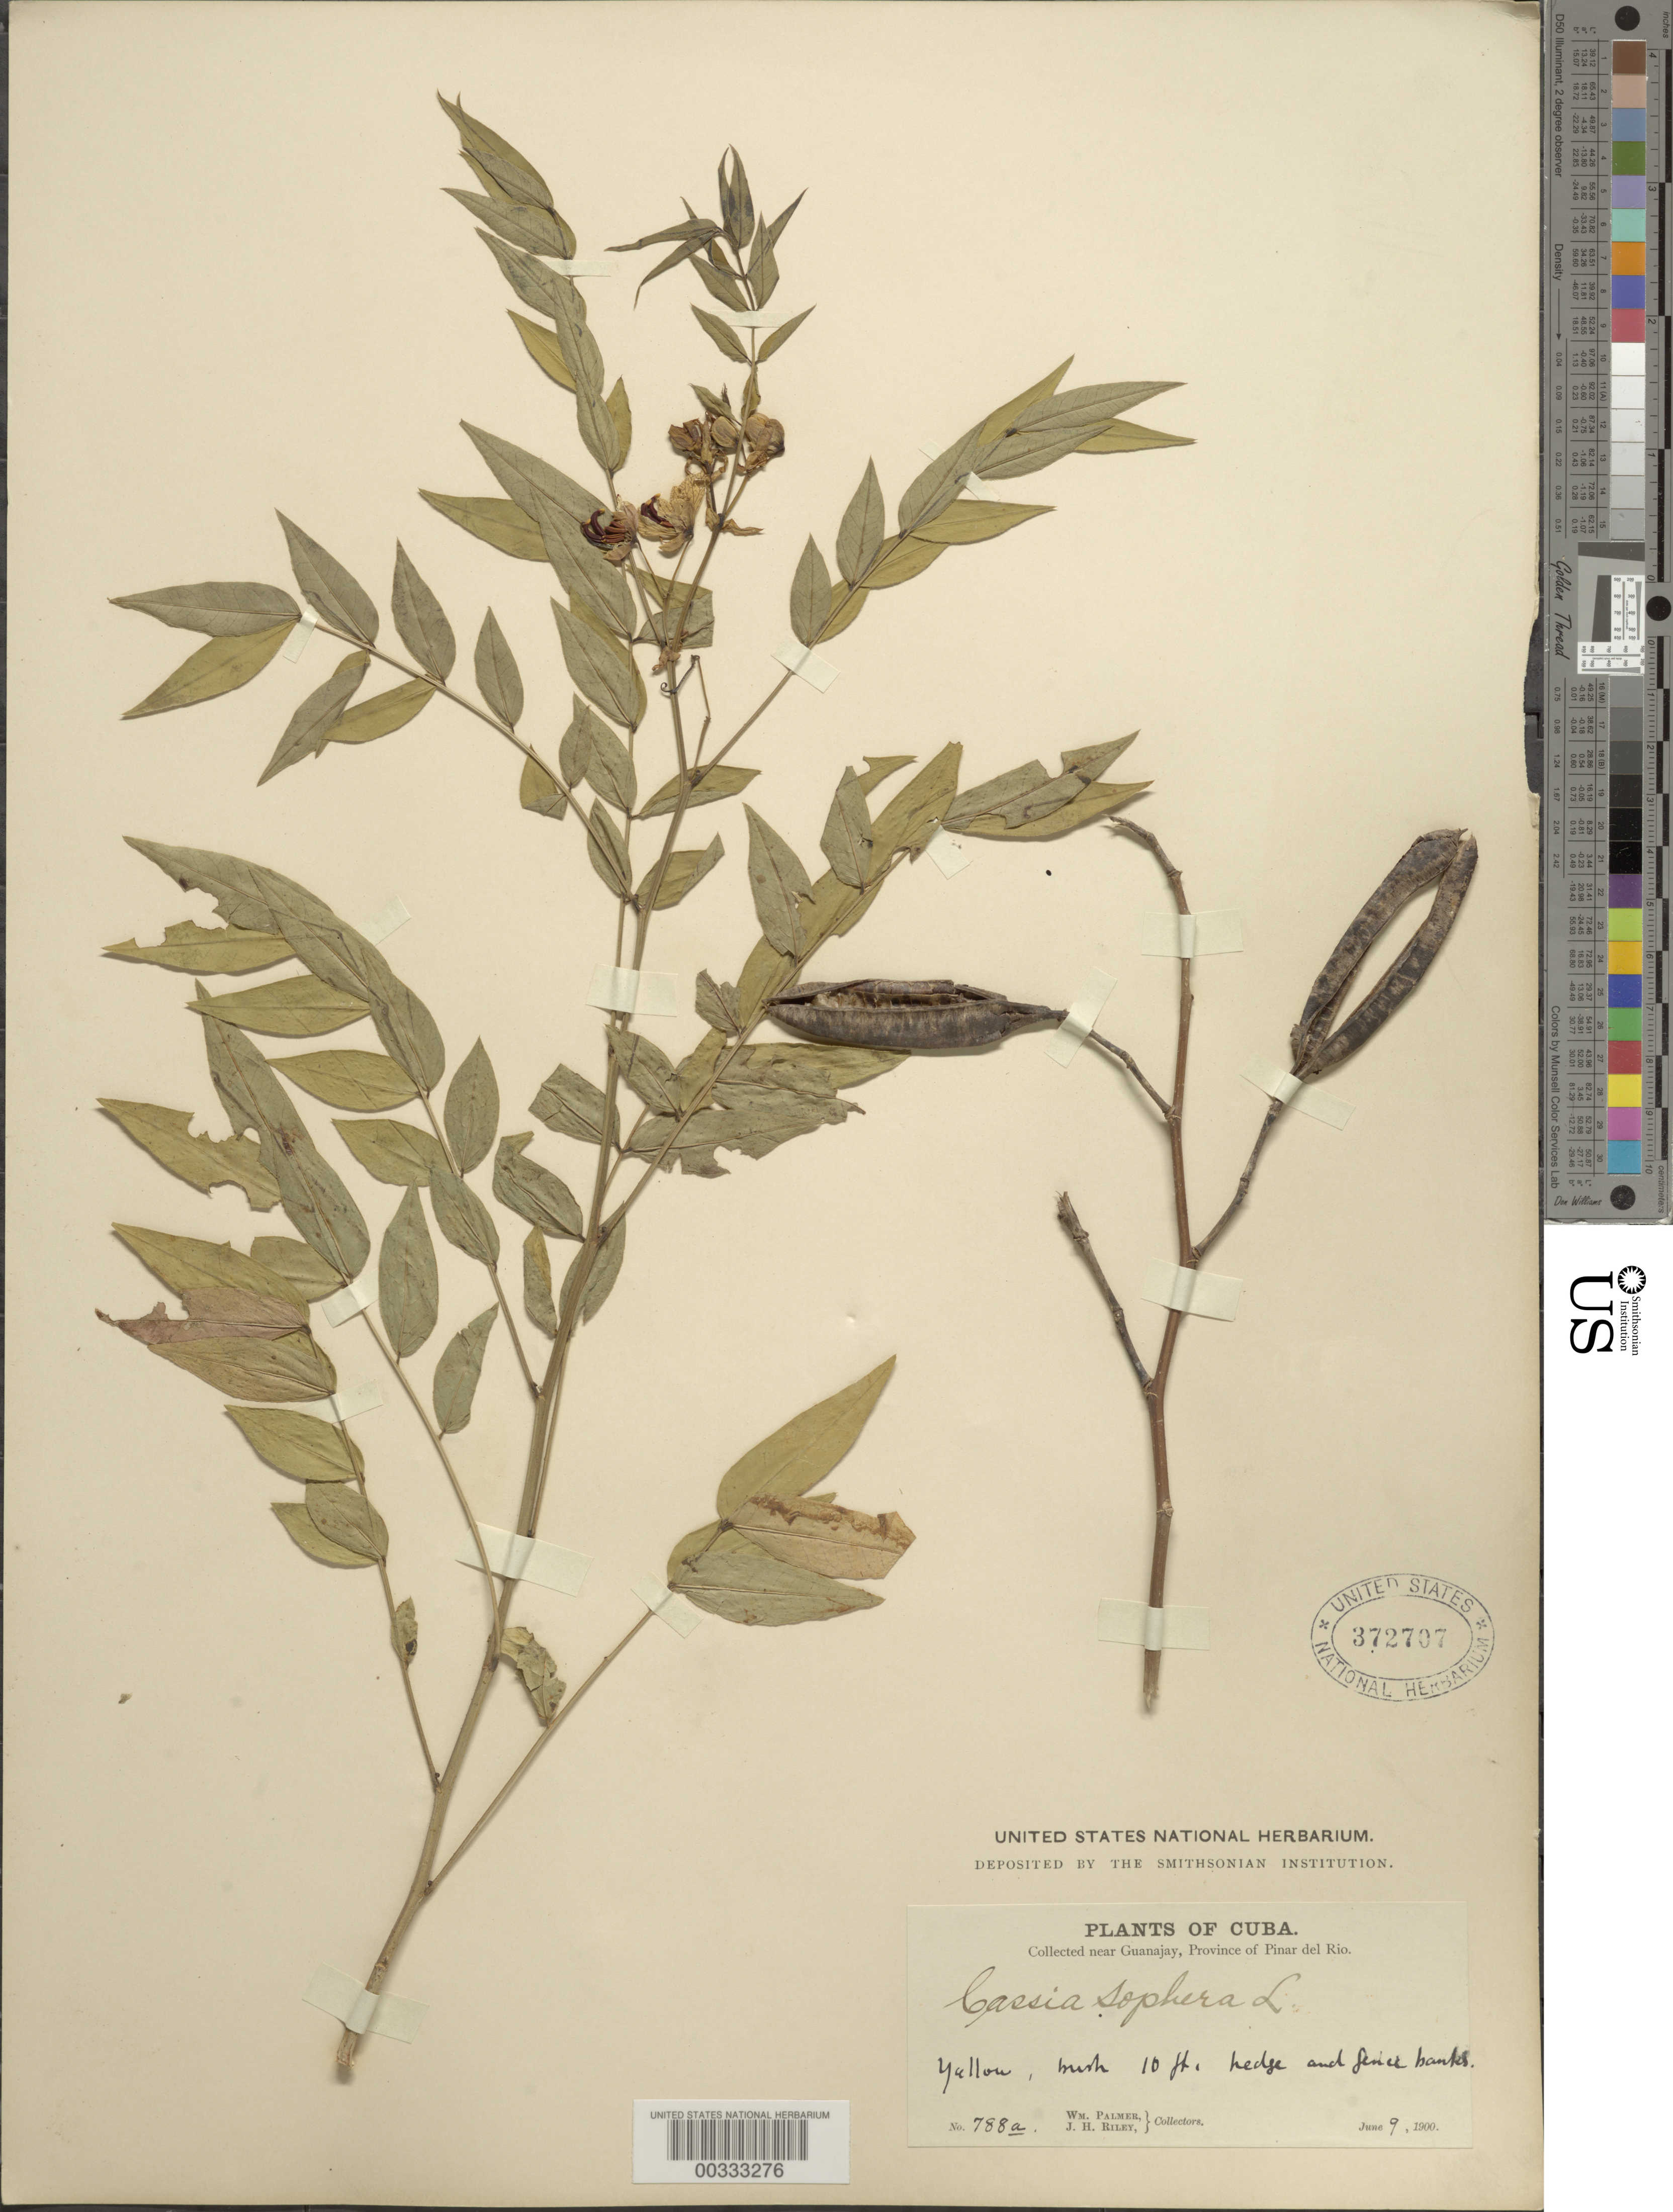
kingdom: Plantae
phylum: Tracheophyta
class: Magnoliopsida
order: Fabales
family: Fabaceae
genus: Senna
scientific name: Senna sophera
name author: (L.) Roxb.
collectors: W. Palmer & J. H. Riley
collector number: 788a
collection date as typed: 09 Jun 1900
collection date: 1900-06-09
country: Cuba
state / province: Pinar del Río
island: Greater Antilles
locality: Near guanajay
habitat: Hedge and fence banks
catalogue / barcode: US 372707